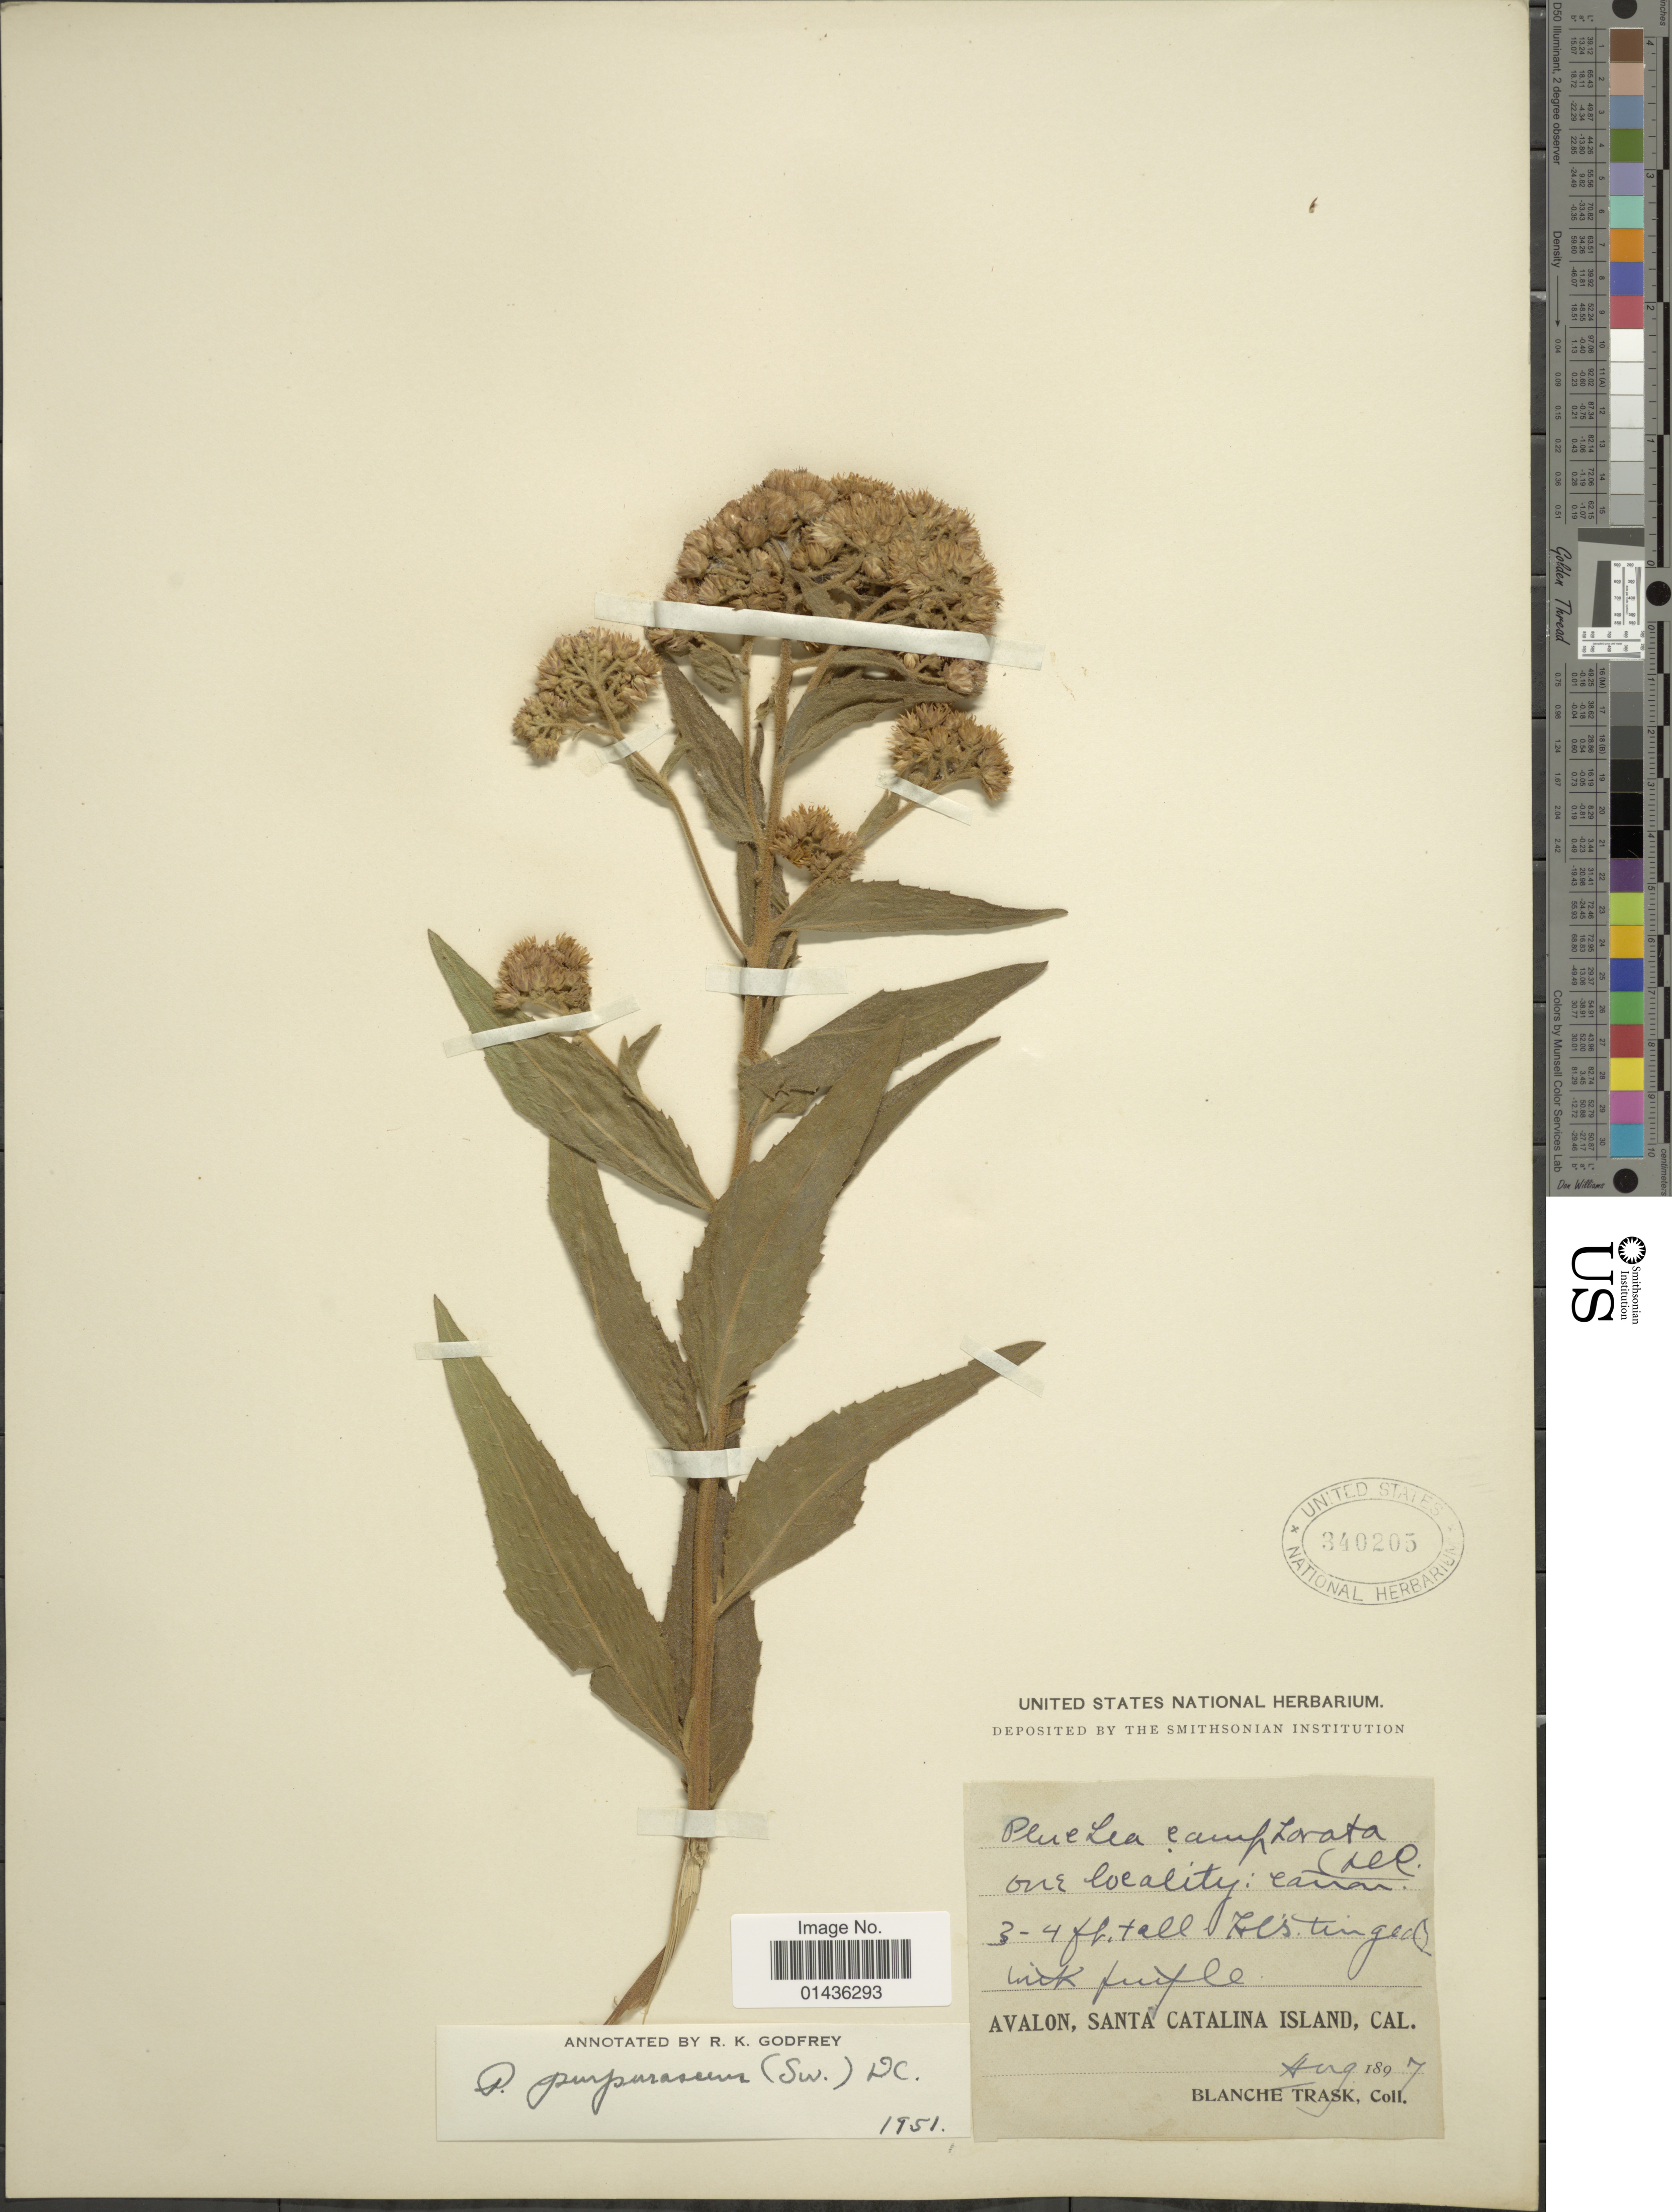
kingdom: Plantae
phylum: Tracheophyta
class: Magnoliopsida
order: Asterales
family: Asteraceae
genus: Pluchea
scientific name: Pluchea odorata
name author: (L.) Cass.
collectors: B. Trask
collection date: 1897-08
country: United States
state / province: California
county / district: Los Angeles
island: Santa Catalina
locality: Avalon, Santa Catalina Island, Cal.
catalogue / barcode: US 340205